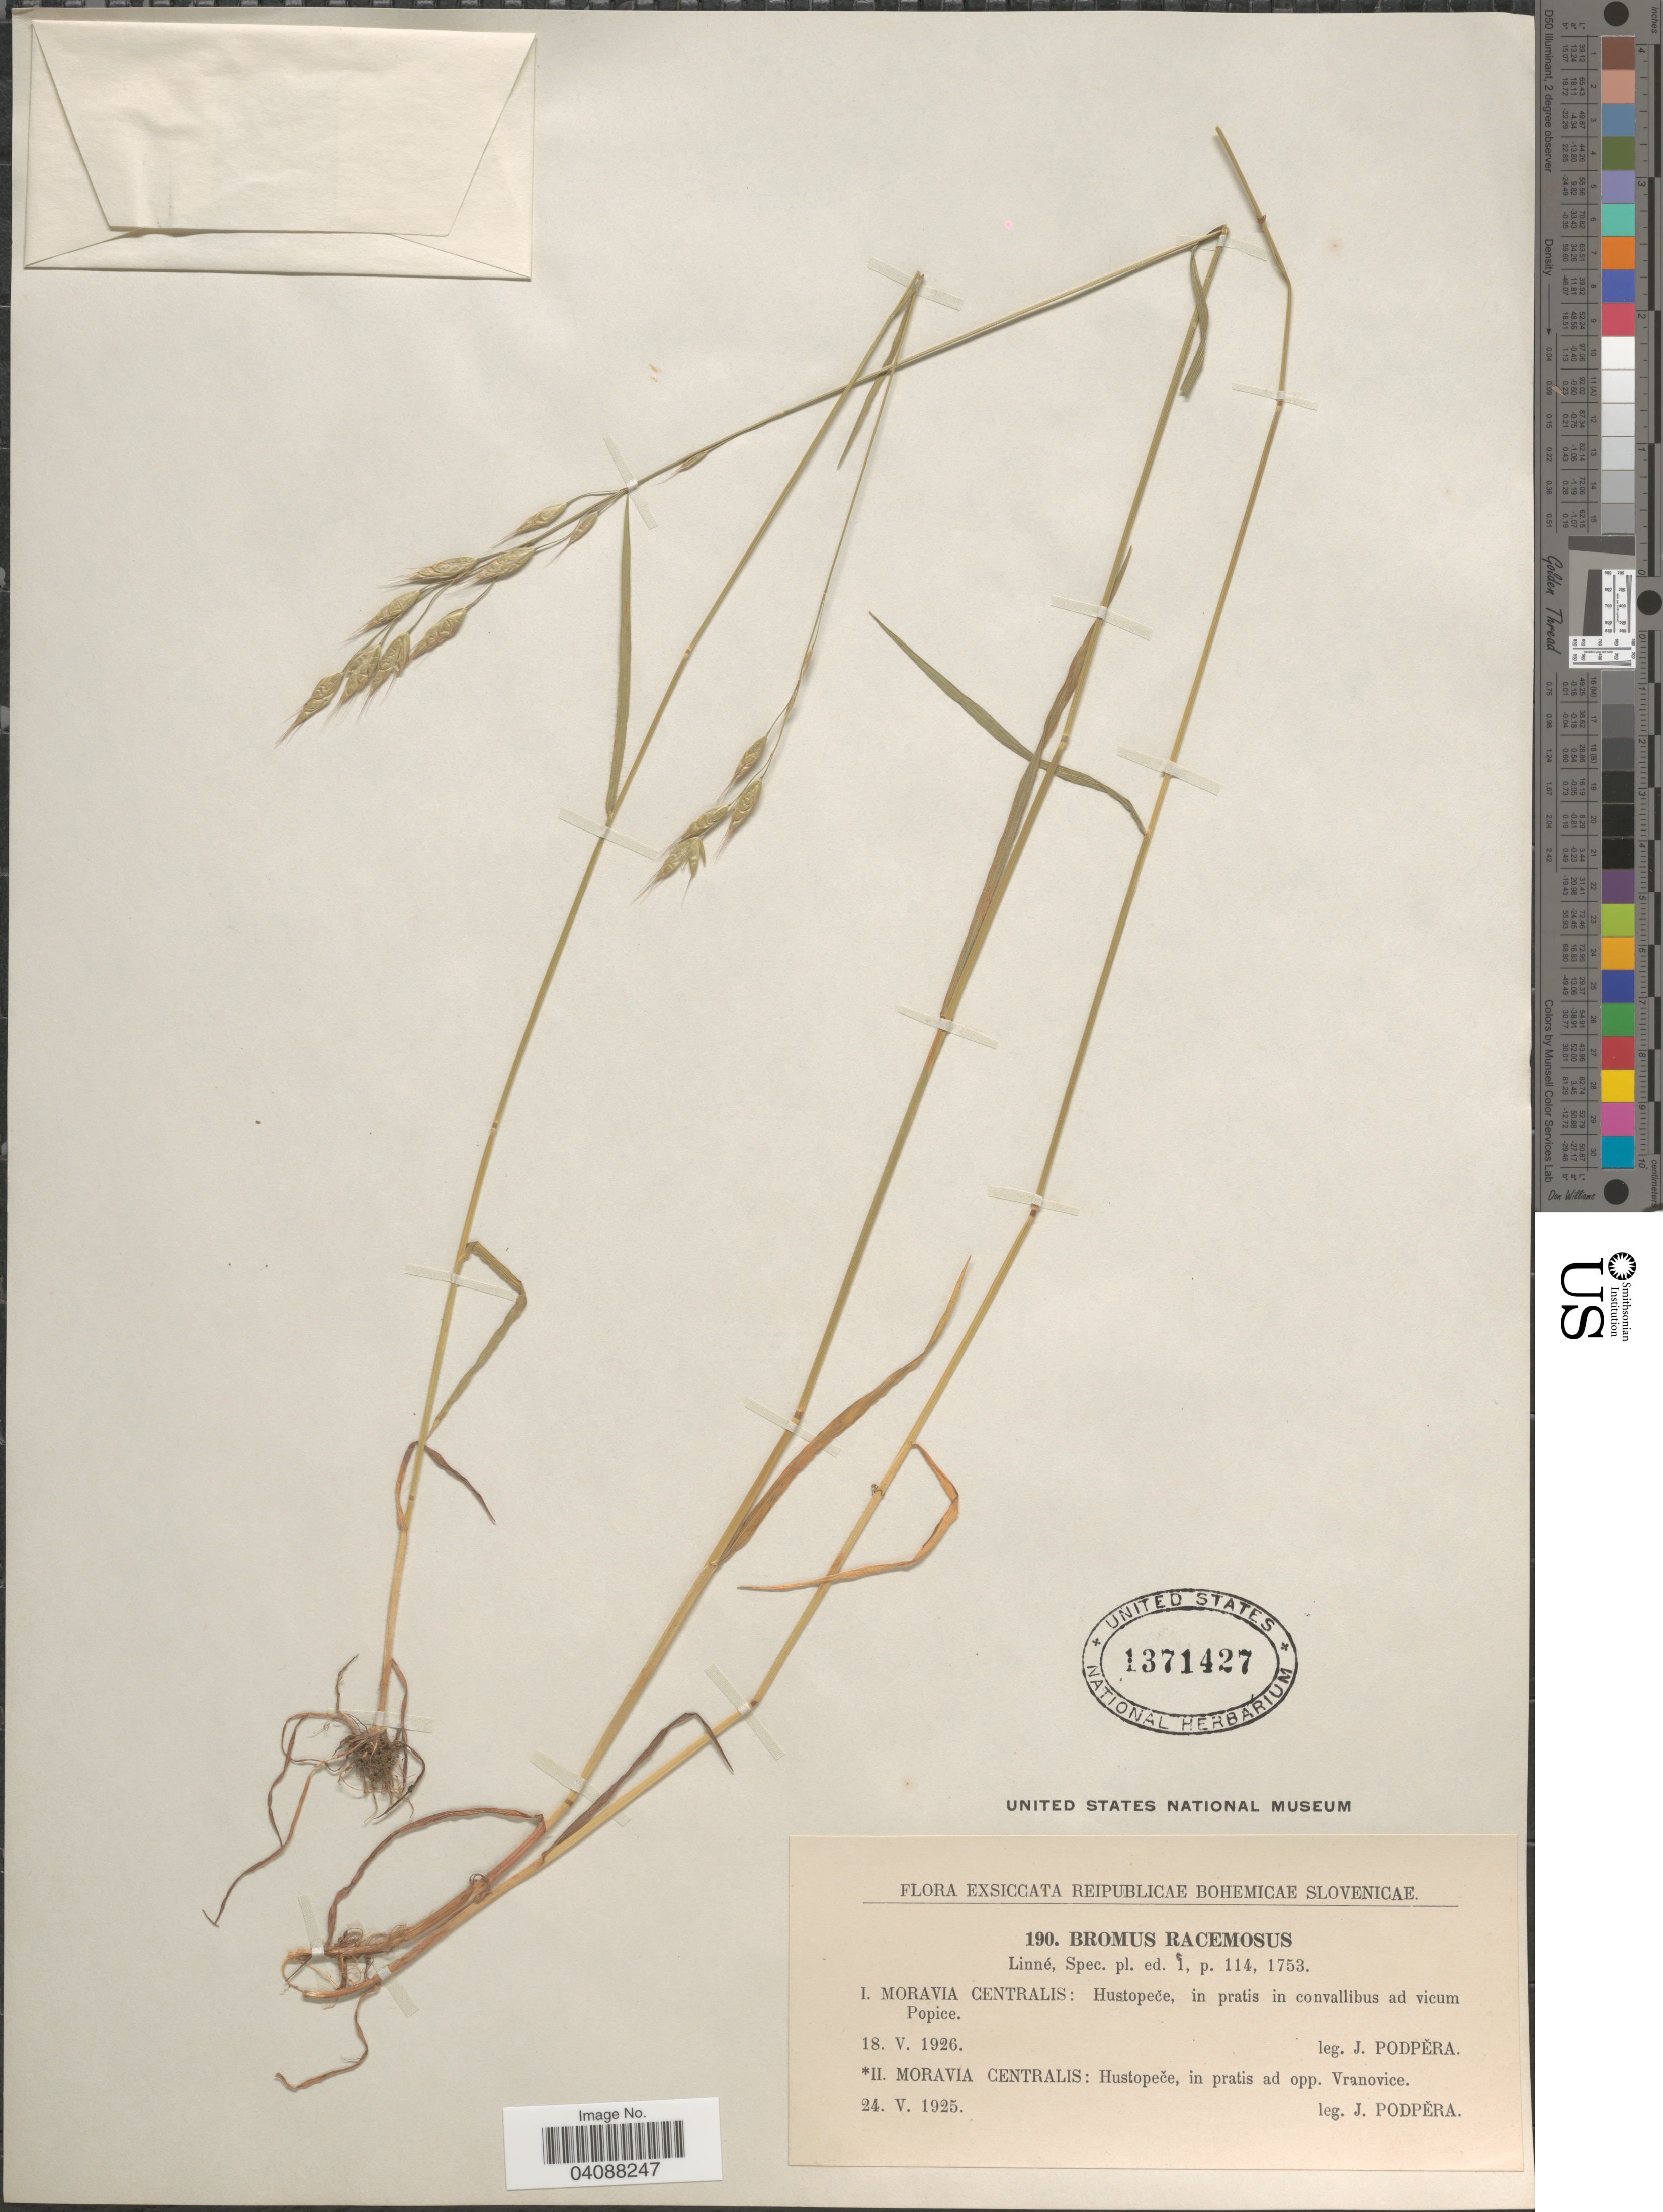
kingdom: Plantae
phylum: Tracheophyta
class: Liliopsida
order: Poales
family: Poaceae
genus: Bromus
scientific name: Bromus racemosus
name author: L.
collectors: J. Podpera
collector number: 190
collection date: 1925-05-24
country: Czechia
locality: Reipublicae Bohemicae Slovenicae. Moravia Centralis: Hustopeče, in pratis ad opp. Vranovice.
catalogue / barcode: US 1371427